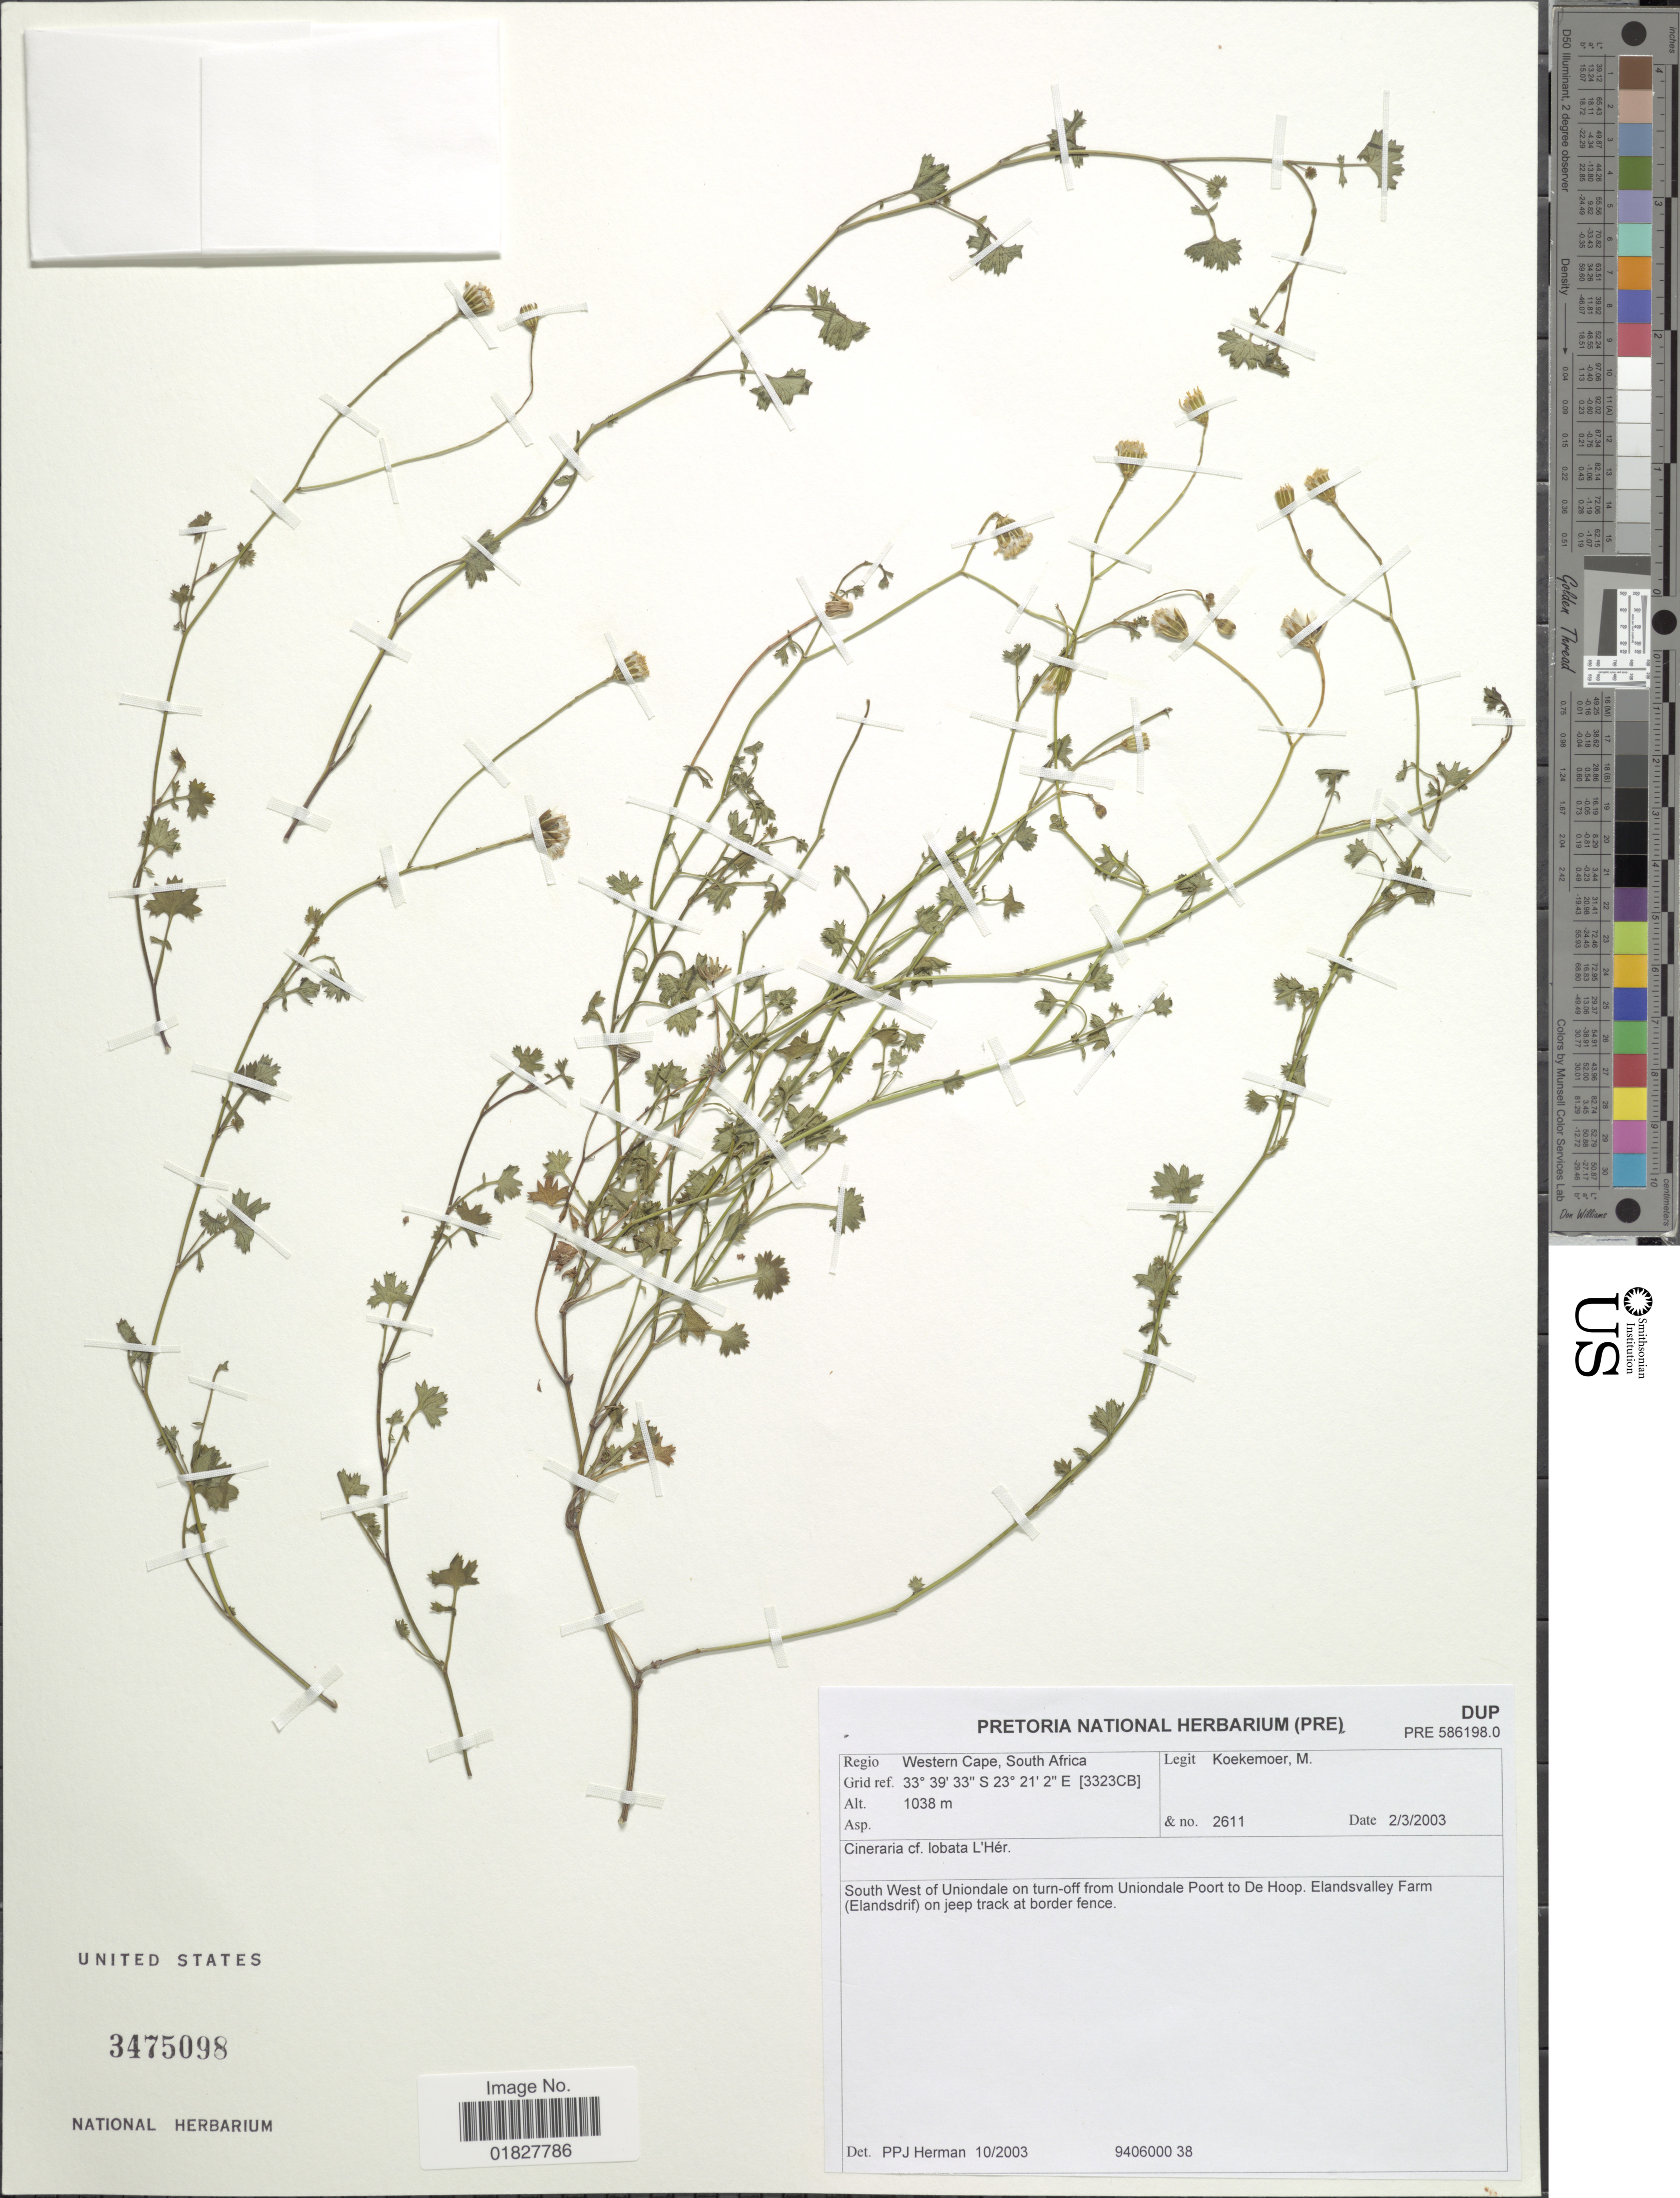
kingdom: Plantae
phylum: Tracheophyta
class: Magnoliopsida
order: Asterales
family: Asteraceae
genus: Cineraria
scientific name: Cineraria lobata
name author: L'Hér.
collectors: M. Koekemoer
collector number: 2611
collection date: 2003-03-02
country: South Africa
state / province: Western Cape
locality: South West of Uniondale on turn-off from Uniondale Poort to De Hoop, Elandsvalley Farm (Elandsdrif)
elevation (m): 1038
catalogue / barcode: US 3475098